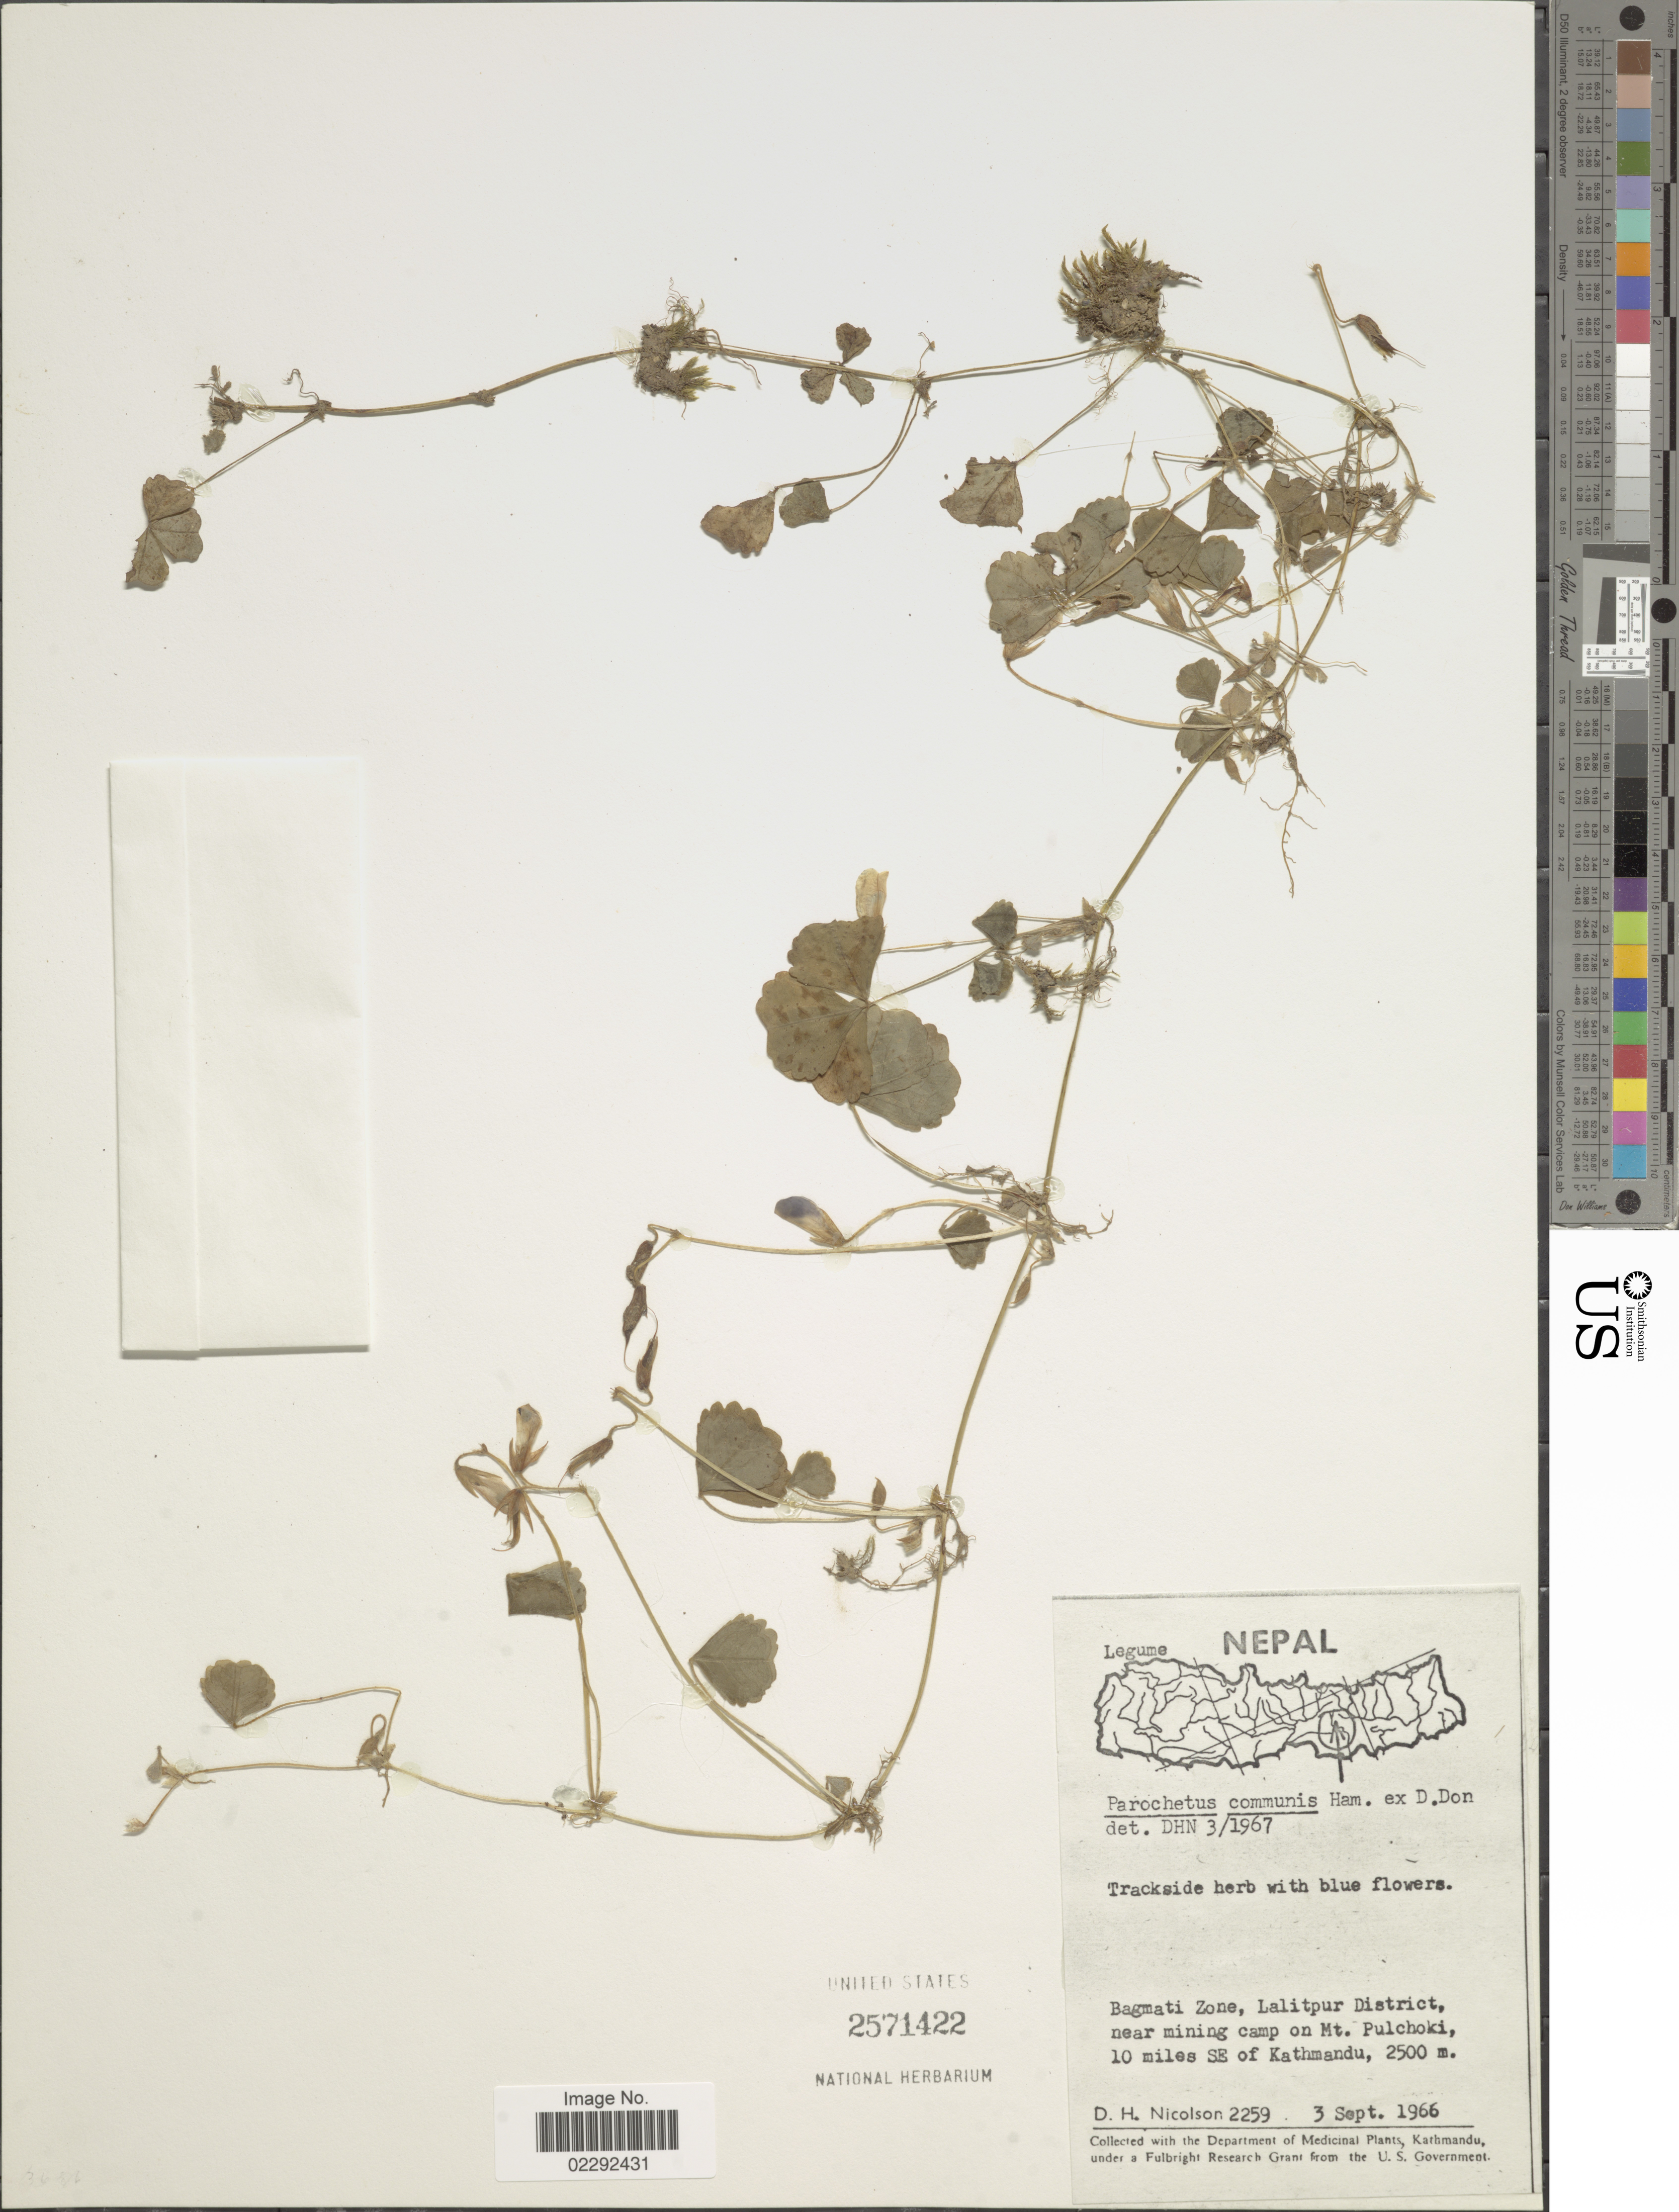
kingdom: Plantae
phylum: Tracheophyta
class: Magnoliopsida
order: Fabales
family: Fabaceae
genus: Parochetus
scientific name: Parochetus communis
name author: Buch.-Ham. ex D. Don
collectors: D. H. Nicolson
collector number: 2259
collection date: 1966-09-03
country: Nepal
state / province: Bagmati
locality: Lalitpur District, near mining camp on Mt. Pulchoki, 10 miles SE of Kathmandu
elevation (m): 2500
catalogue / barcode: US 2571422